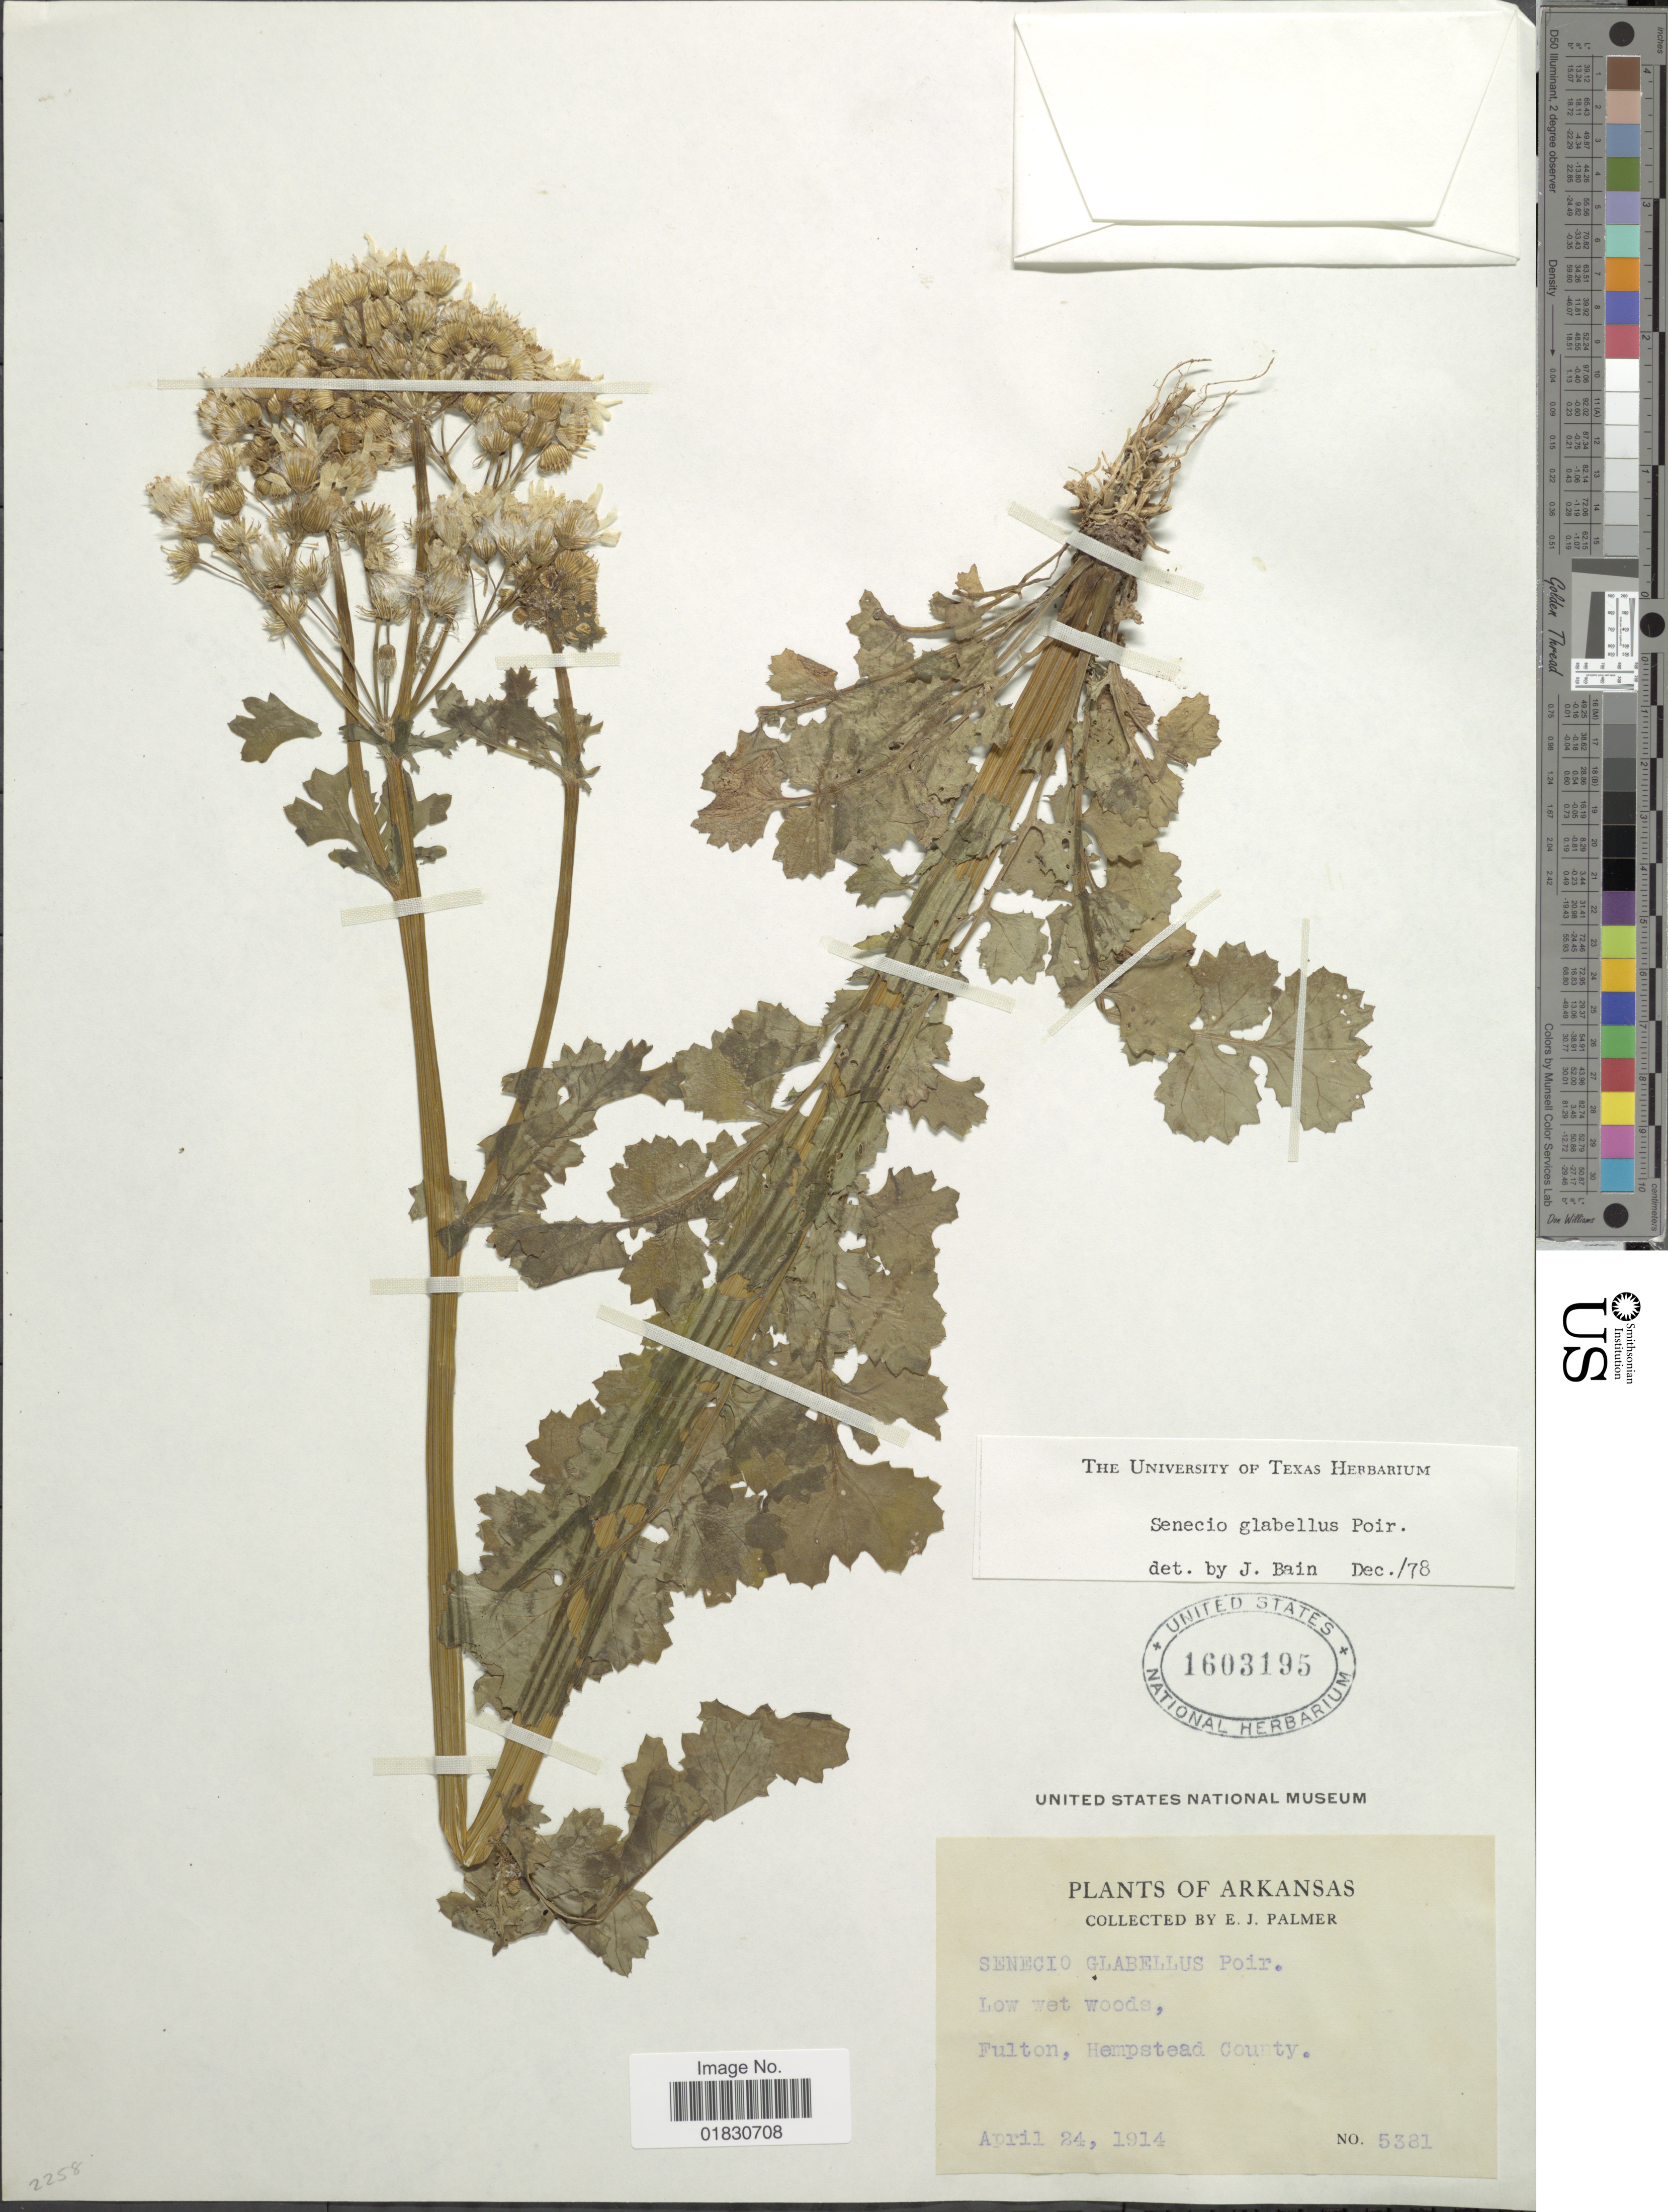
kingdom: Plantae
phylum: Tracheophyta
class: Magnoliopsida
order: Asterales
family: Asteraceae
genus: Packera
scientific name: Packera glabella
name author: (Poir.) C. Jeffrey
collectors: E. J. Palmer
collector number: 5381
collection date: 1914-04-24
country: United States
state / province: Arkansas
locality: Fulton, Hempstead County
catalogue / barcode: US 1603195